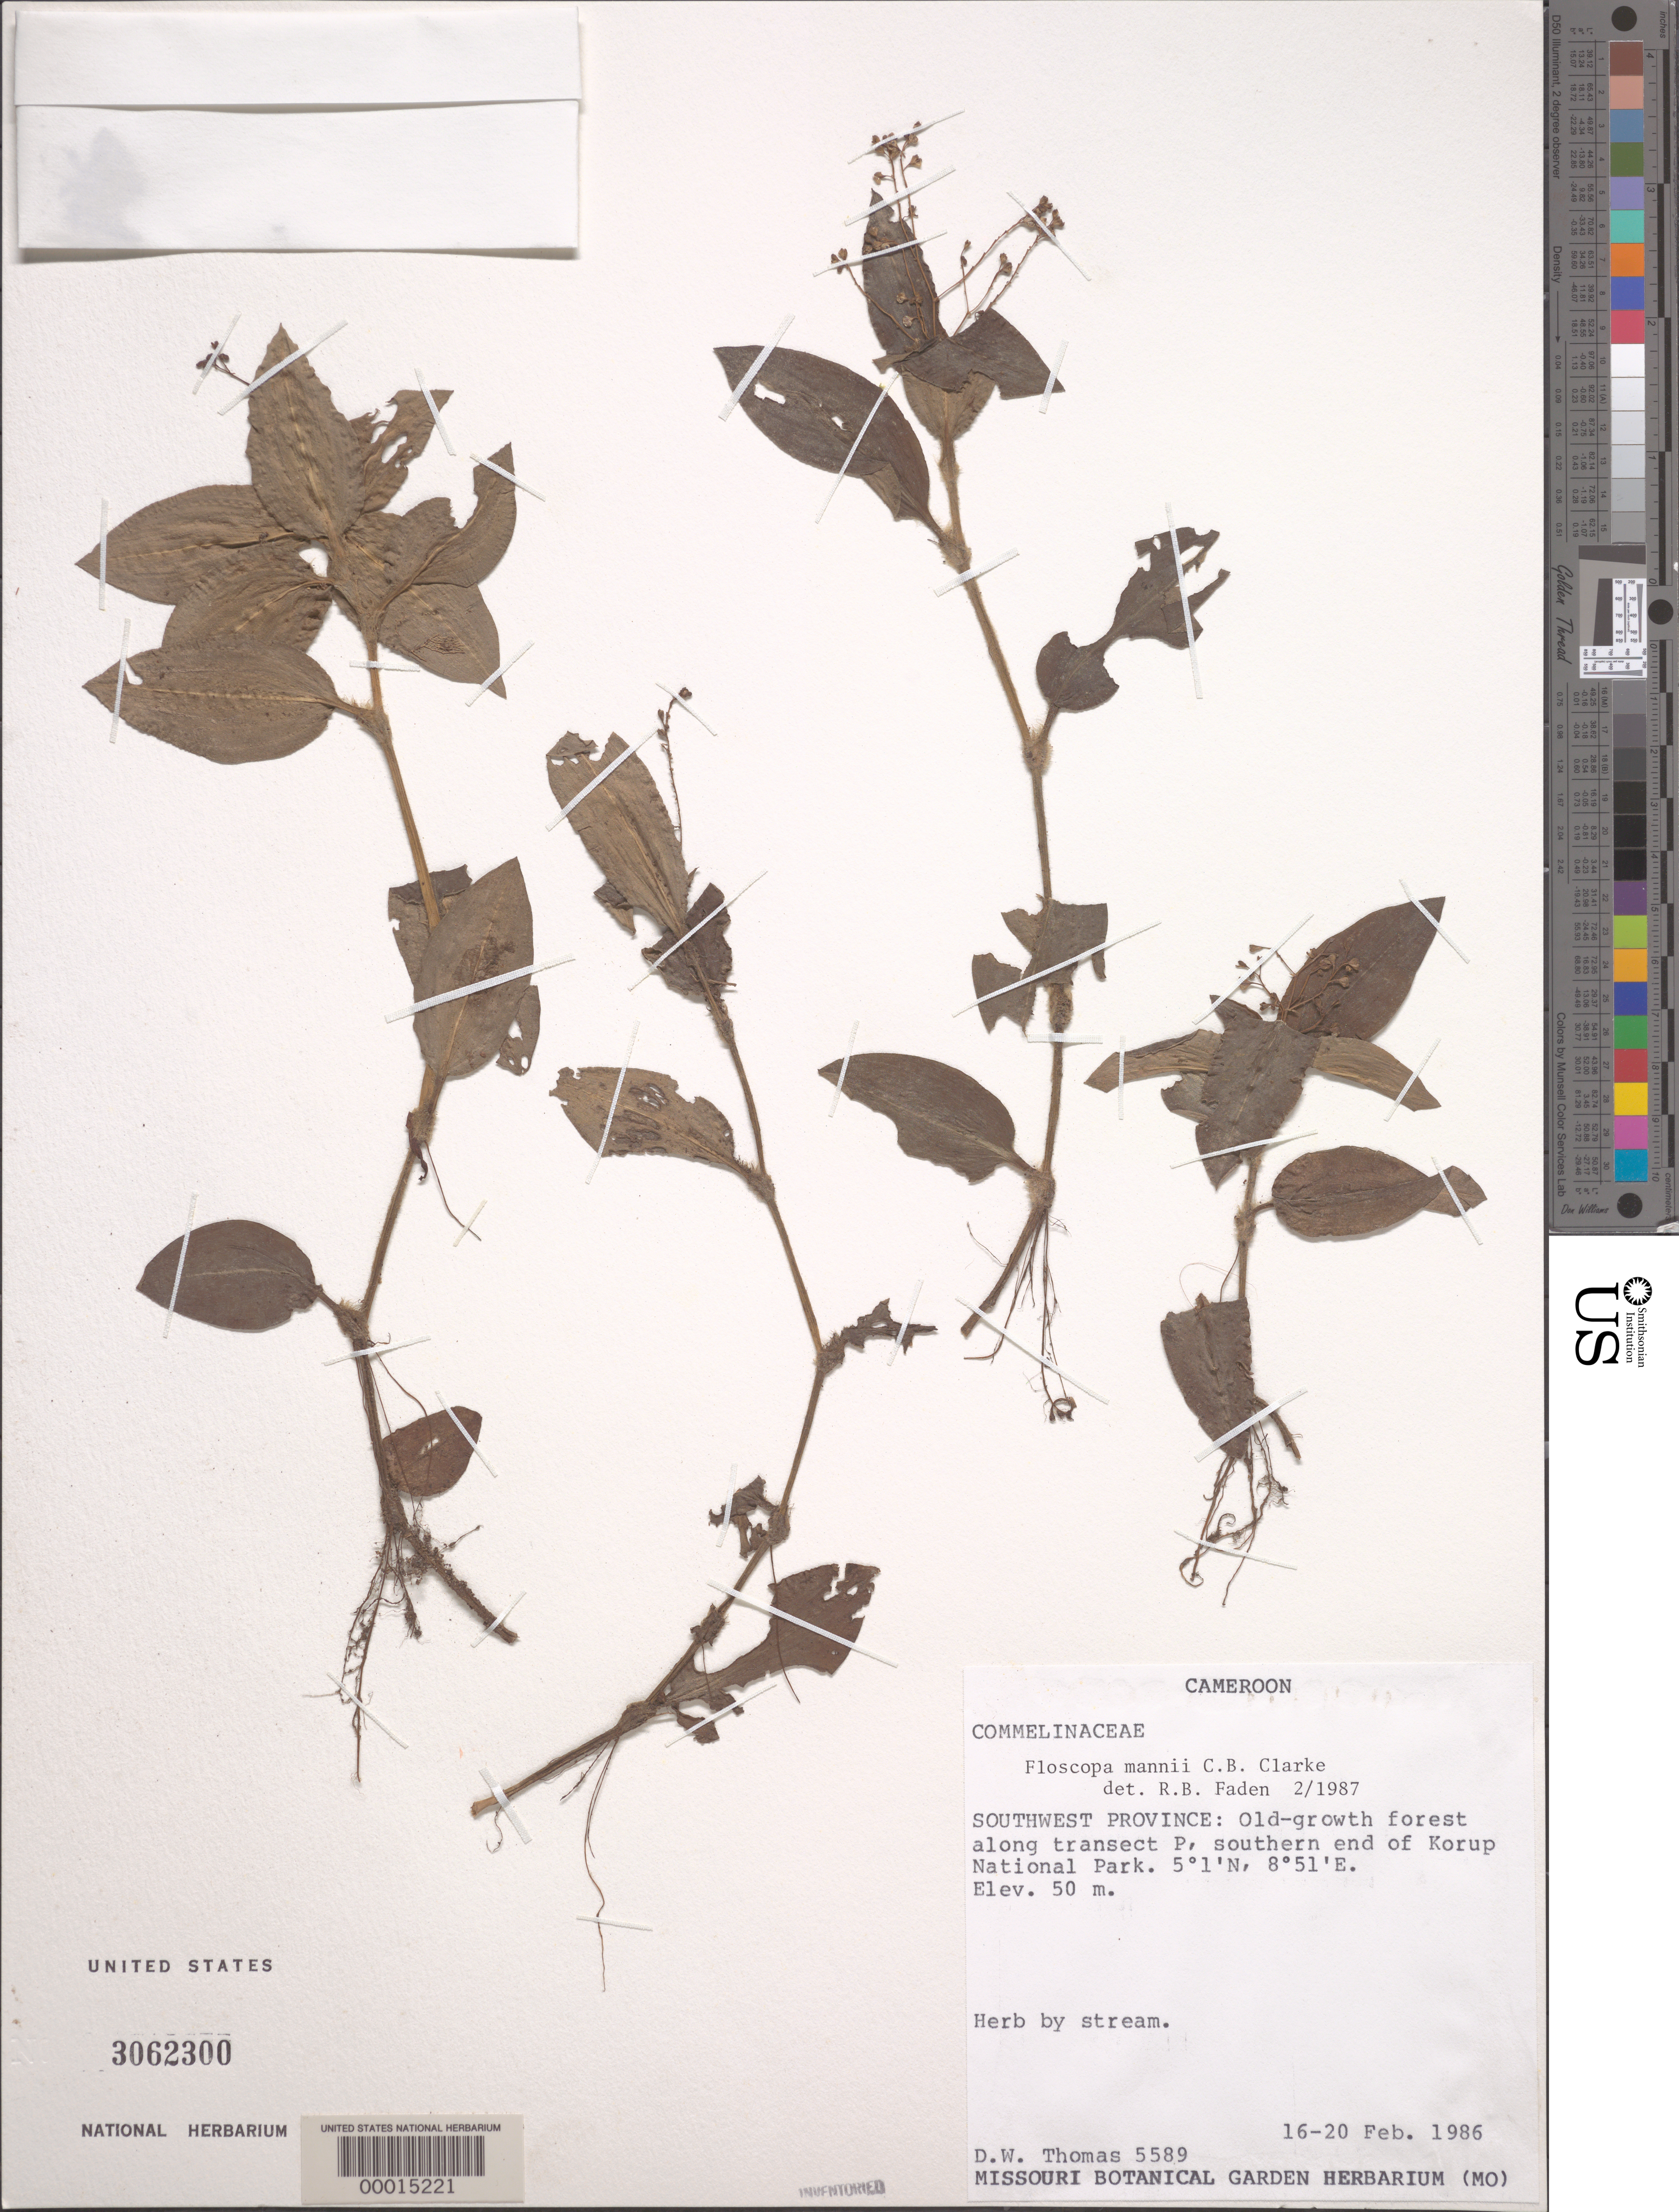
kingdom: Plantae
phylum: Tracheophyta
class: Liliopsida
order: Commelinales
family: Commelinaceae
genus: Floscopa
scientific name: Floscopa mannii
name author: C.B. Clarke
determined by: Faden, Robert B., (US), Smithsonian Institution - National Museum of Natural History (UNITED STATES)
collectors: D. W. Thomas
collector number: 5589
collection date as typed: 16 Feb 1986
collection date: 1986-02-16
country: Cameroon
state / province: Sud-Ouest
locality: Southern end of korup national park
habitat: Old growth forest, streambank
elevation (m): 50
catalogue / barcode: US 3062300